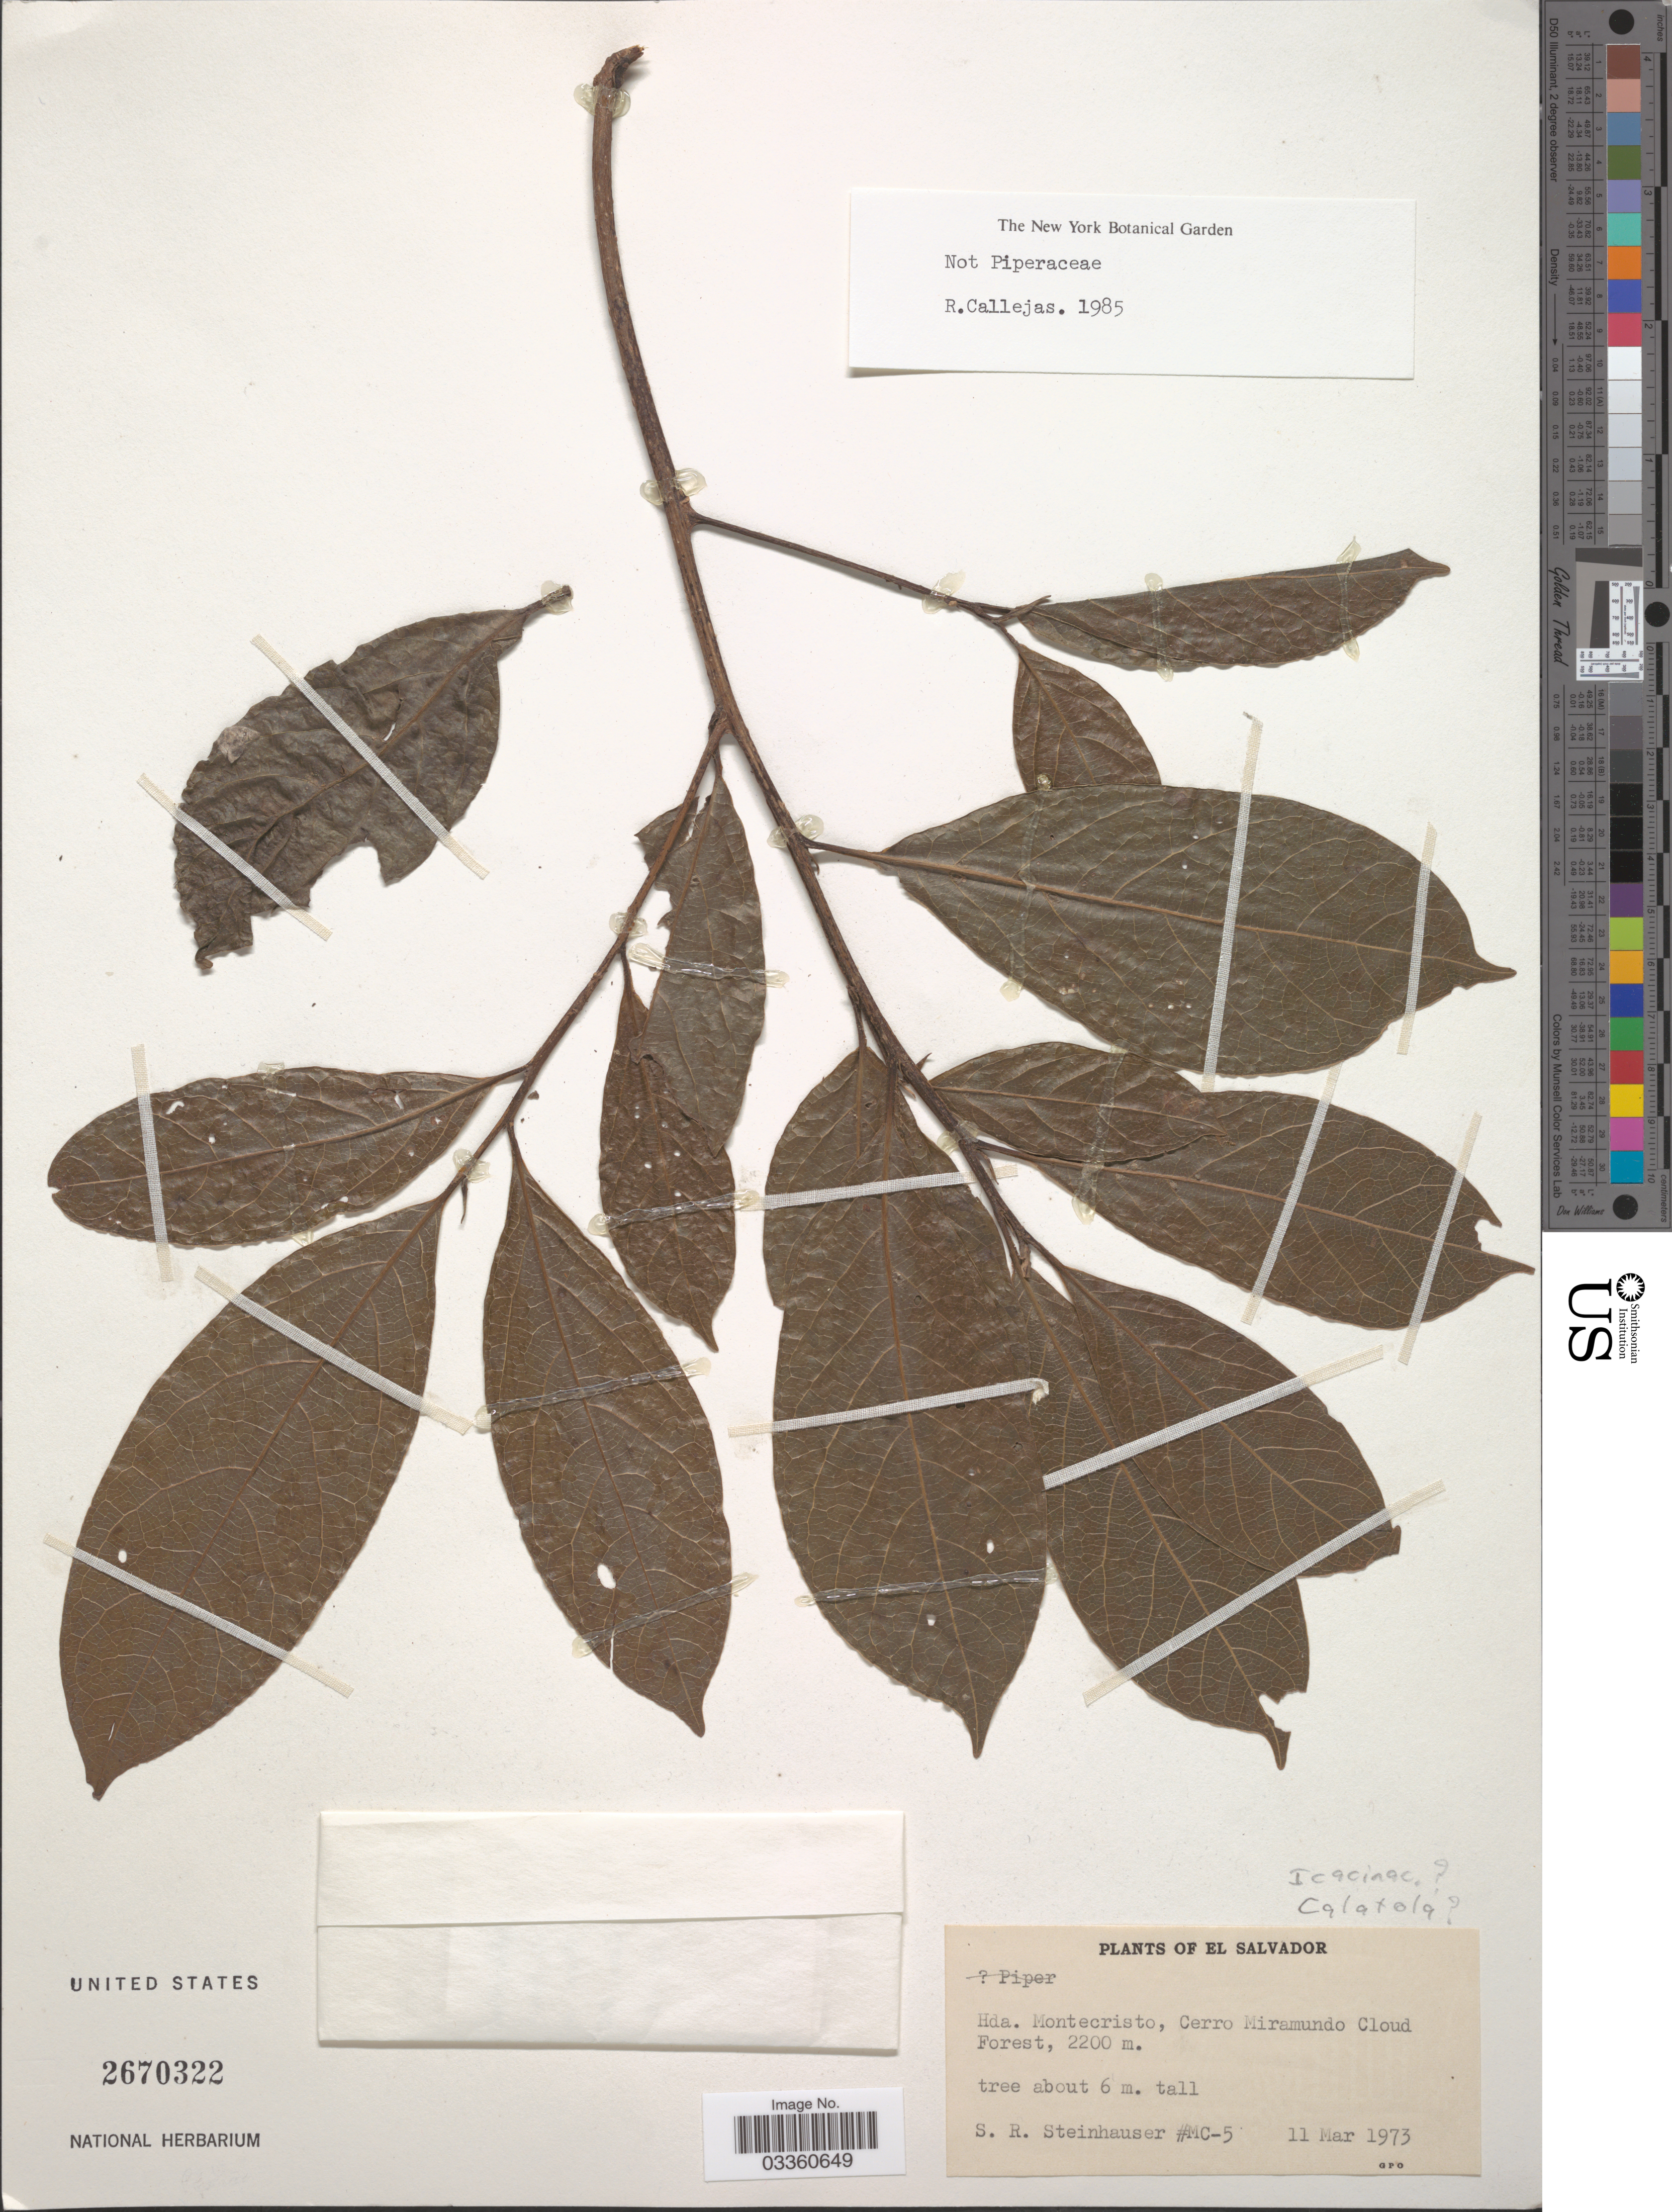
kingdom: Plantae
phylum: Tracheophyta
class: Magnoliopsida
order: Metteniusales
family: Metteniusaceae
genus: Calatola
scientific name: Calatola sp.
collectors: S. Steinhauser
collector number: MC-5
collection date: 1973-03-11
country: El Salvador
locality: Hda. Montecristo, Cerro Miramundo Cloud Forest.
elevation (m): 2200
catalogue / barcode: US 2670322